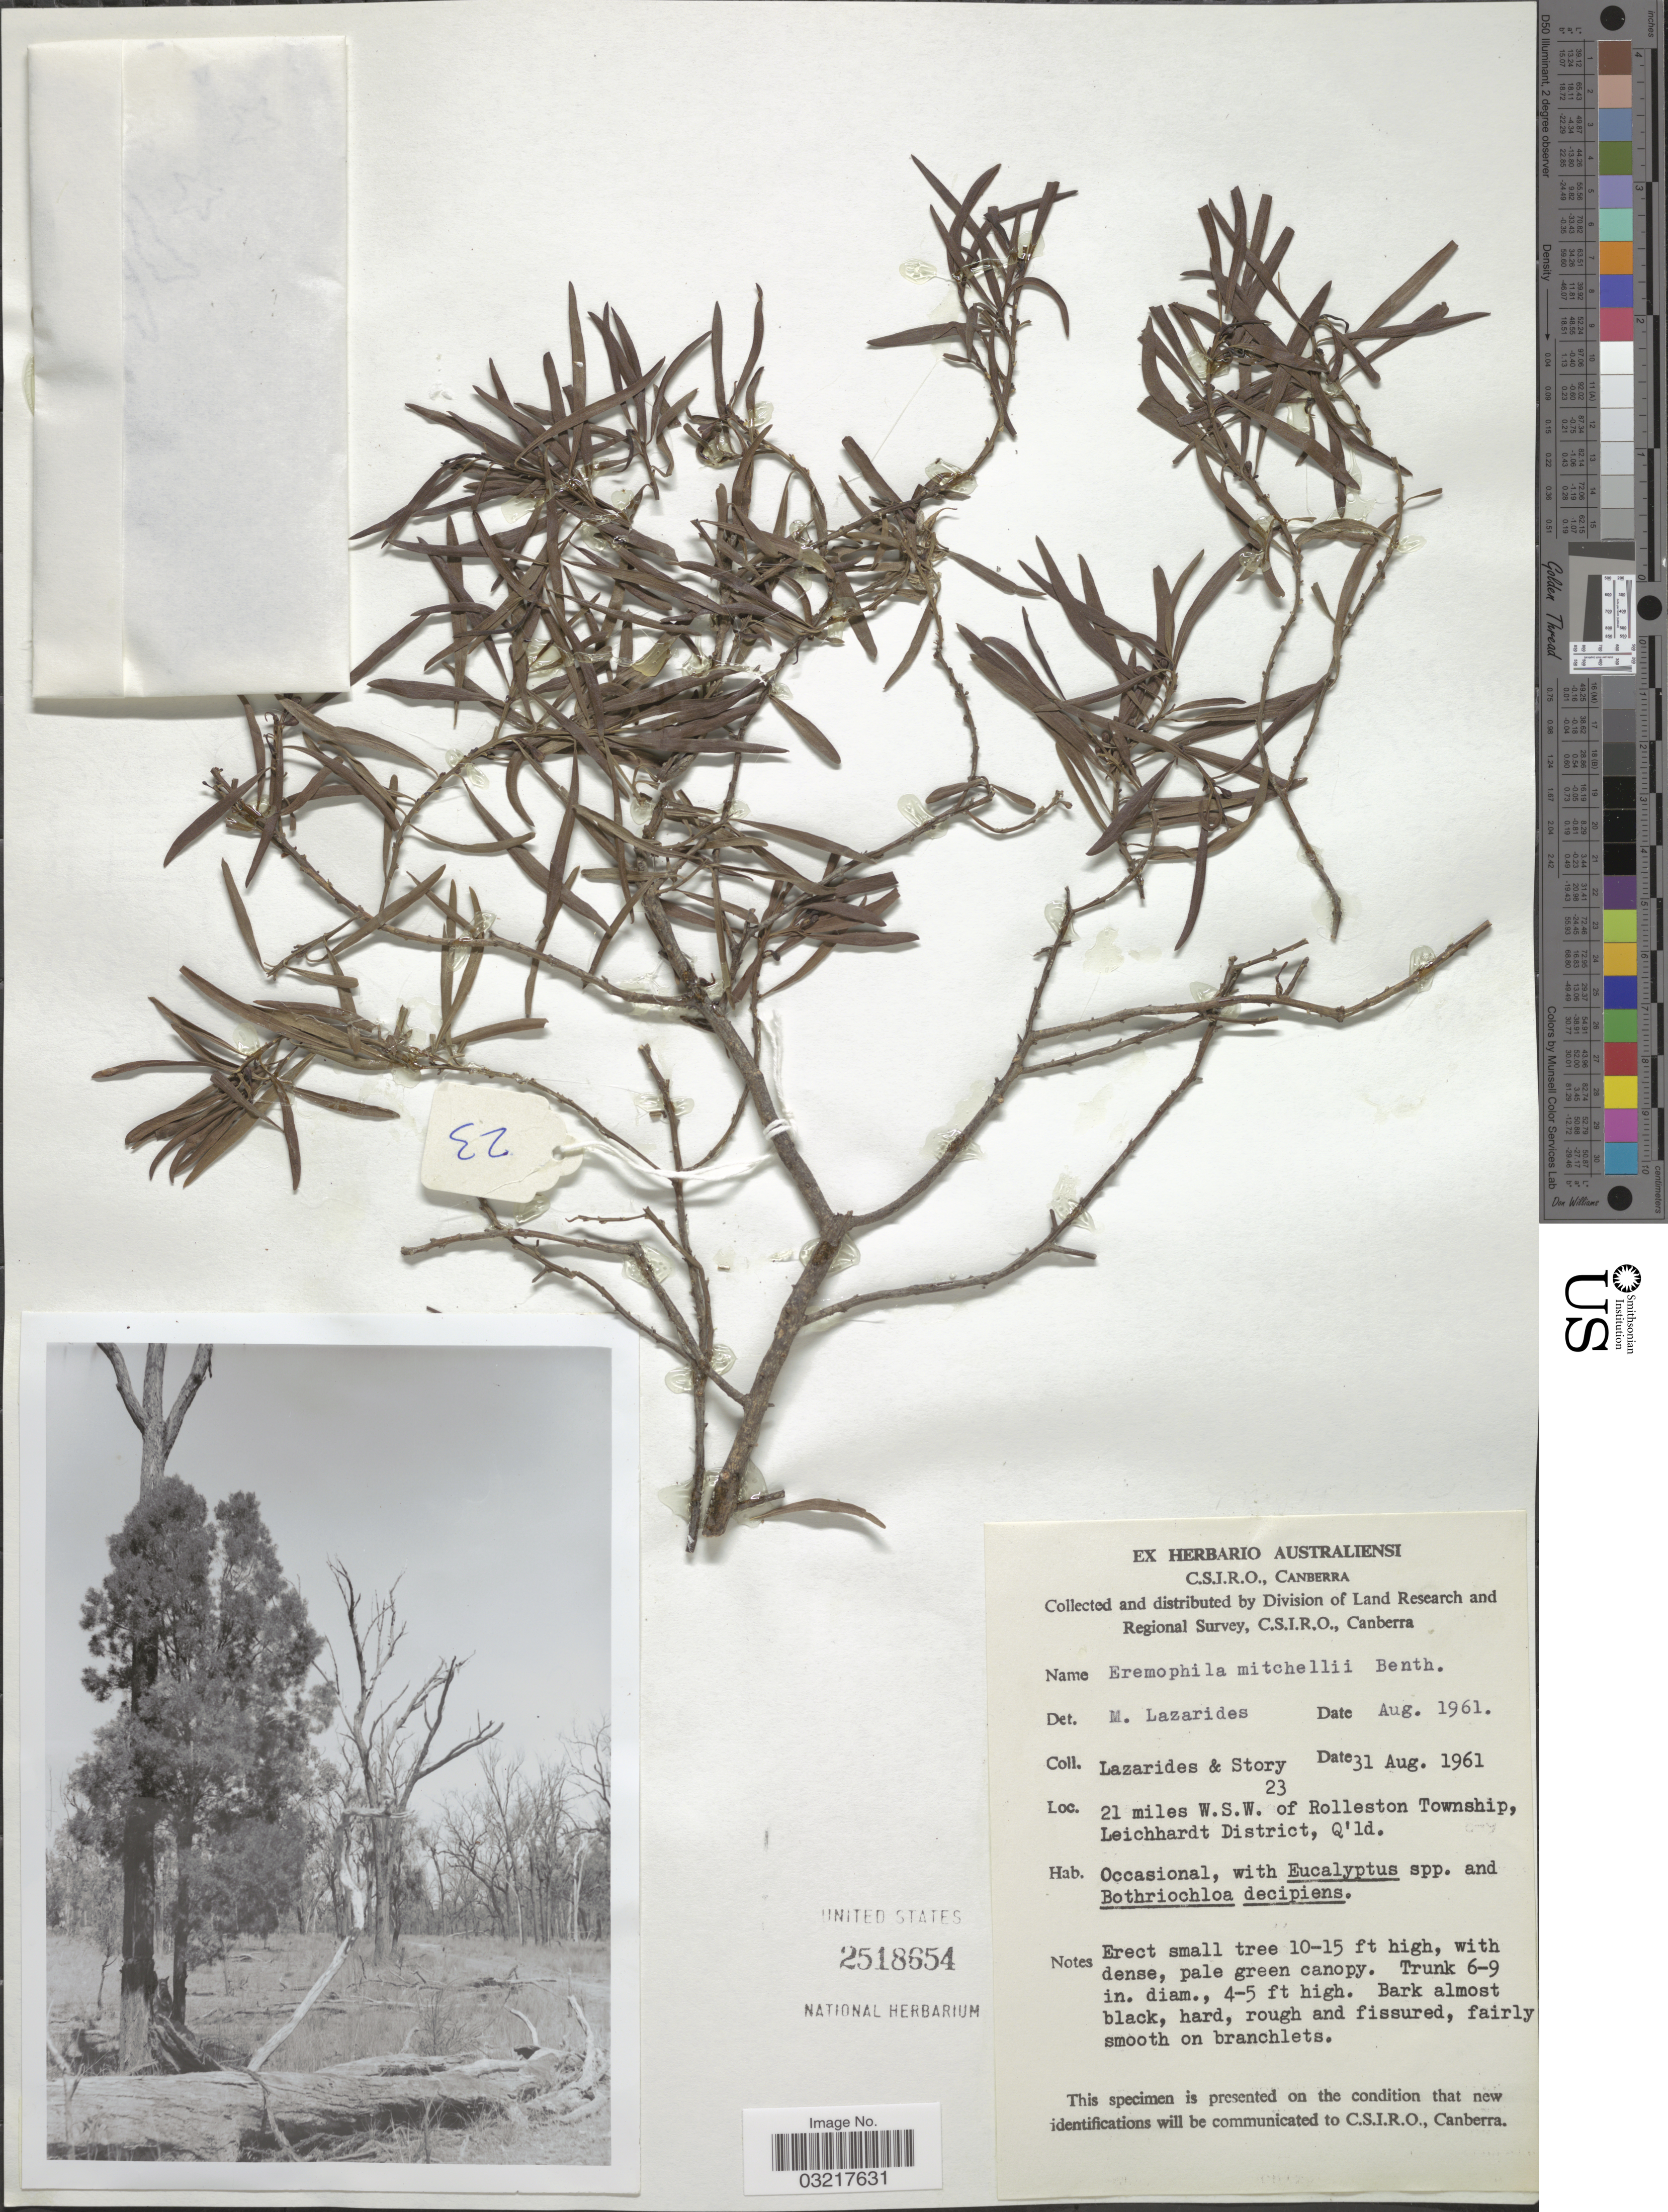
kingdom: Plantae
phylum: Tracheophyta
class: Magnoliopsida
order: Lamiales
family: Scrophulariaceae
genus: Eremophila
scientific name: Eremophila mitchellii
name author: Benth.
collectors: M. Lazarides & -. Story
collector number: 23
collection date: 1961-08-31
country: Australia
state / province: Queensland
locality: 21 miles W.S.W. of Rolleston Township, Leichhardt District, Q' ld.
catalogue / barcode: US 2518654